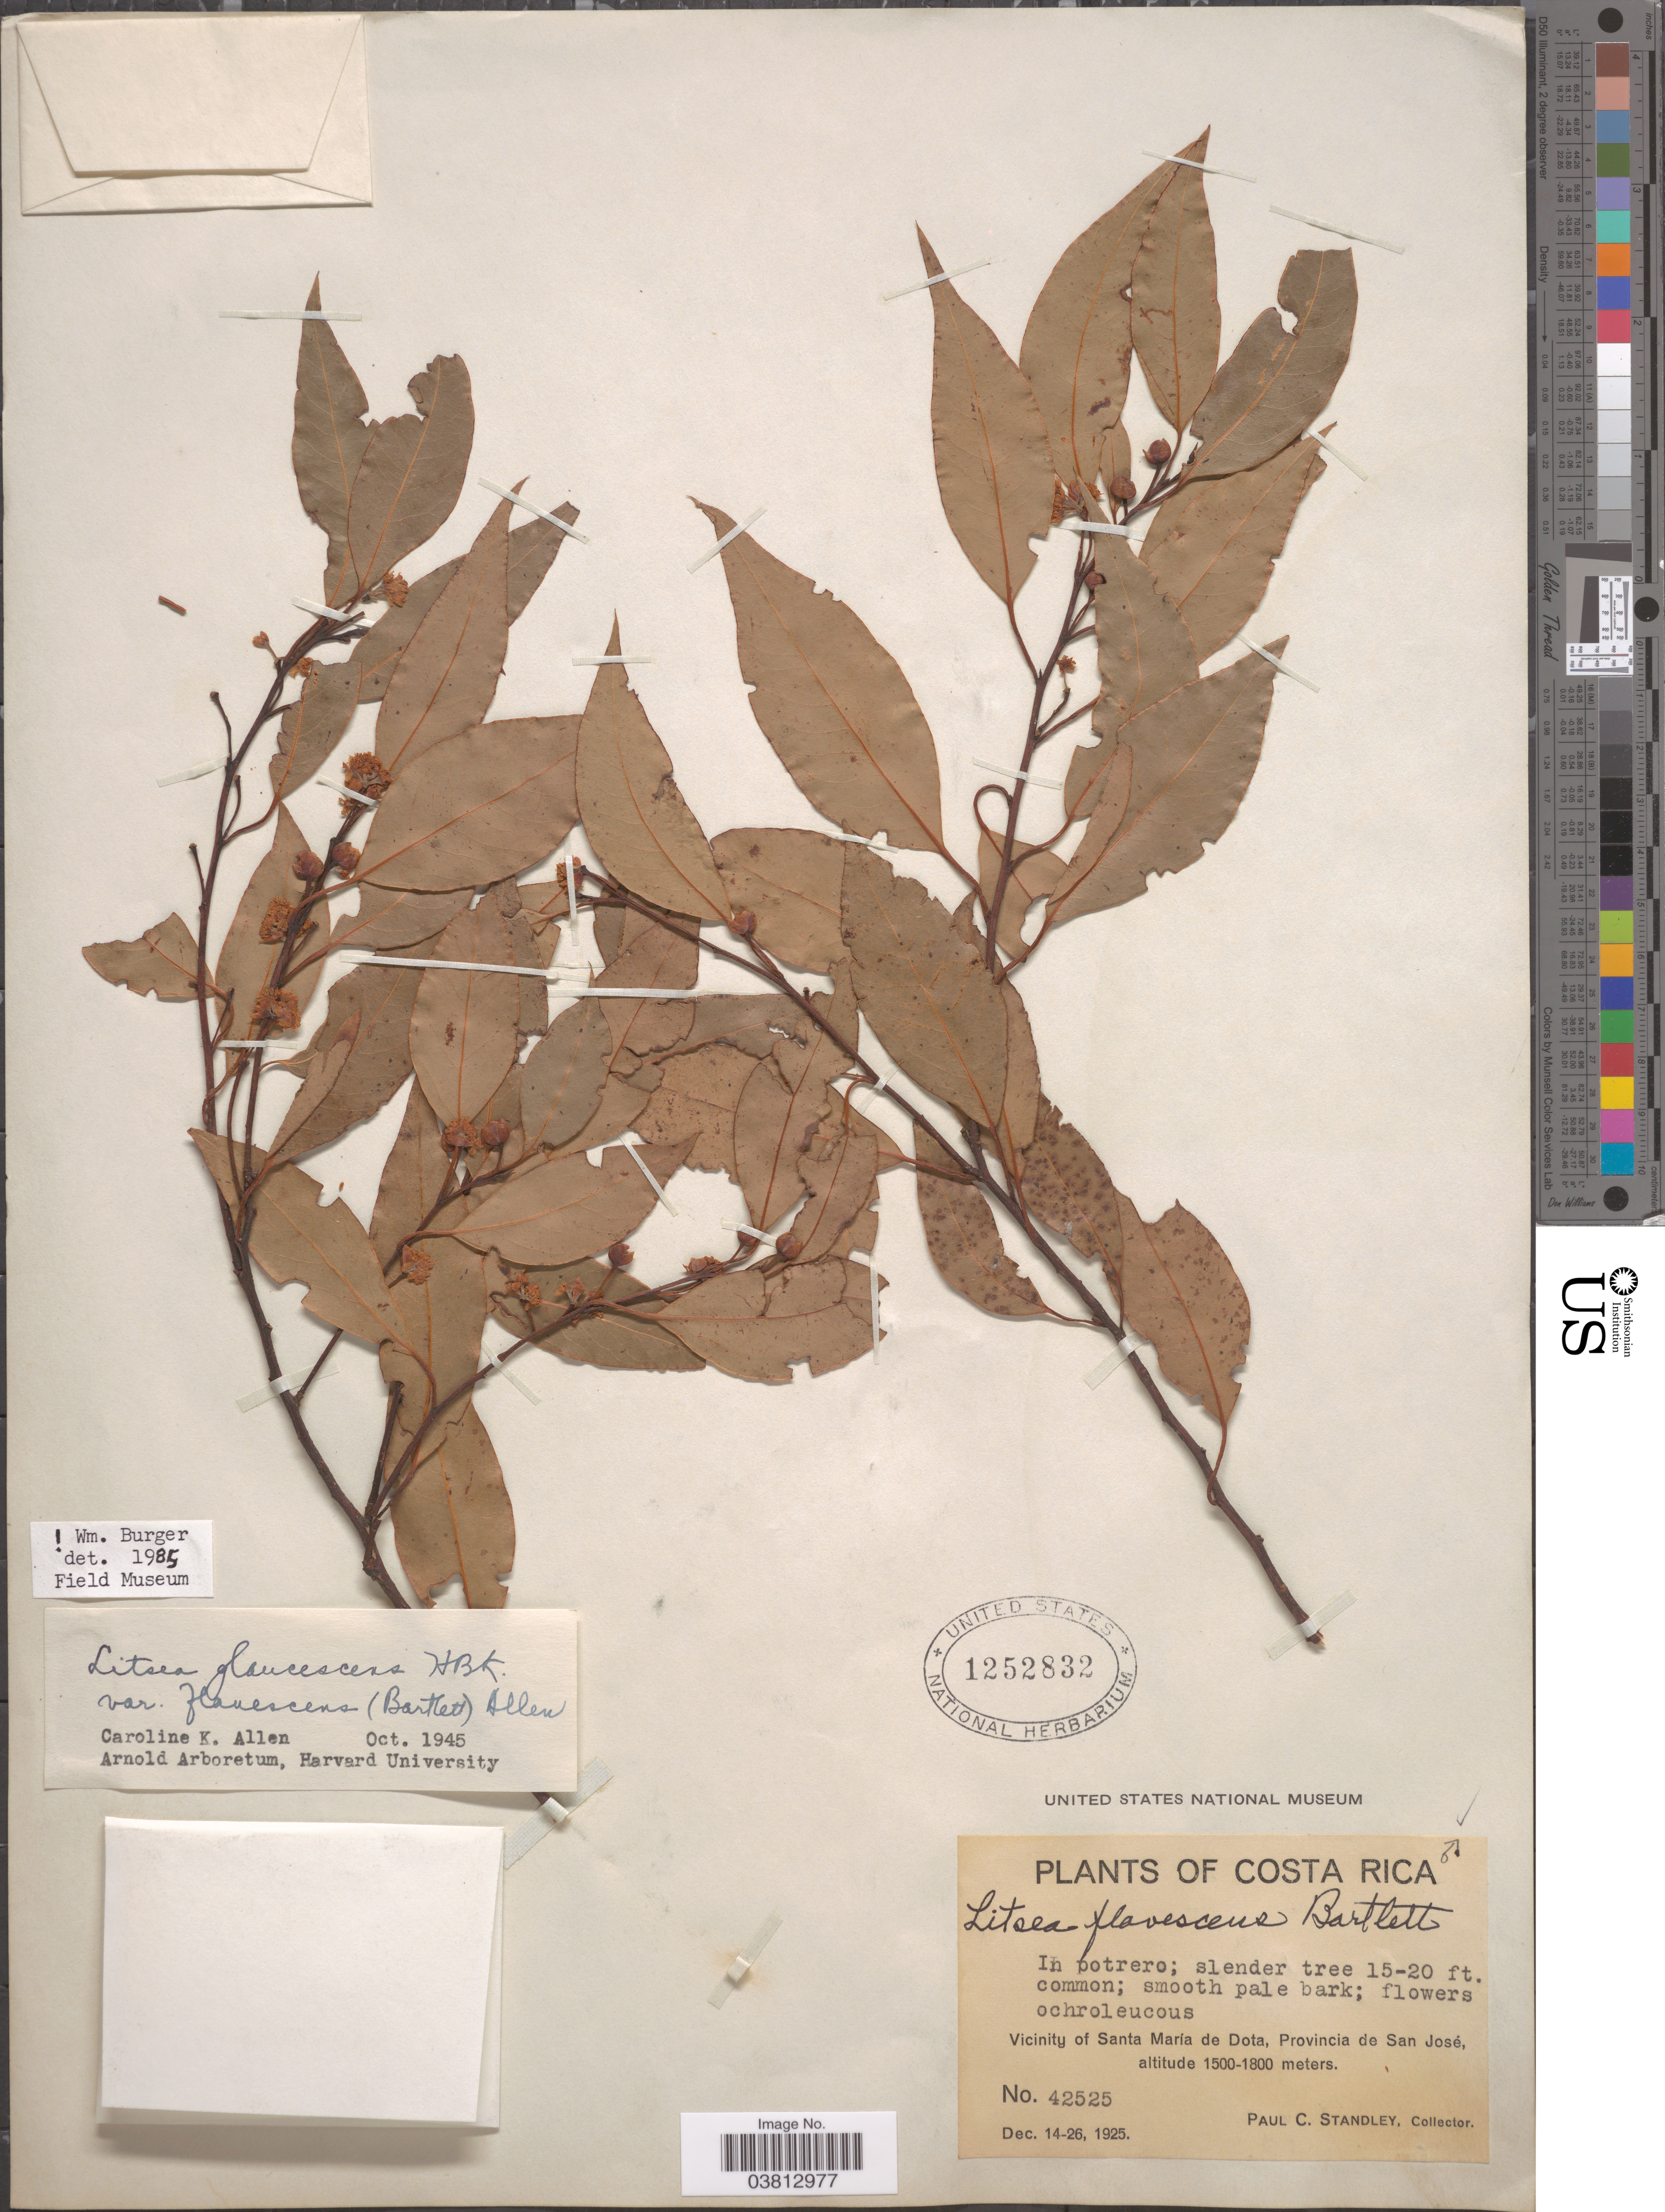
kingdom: Plantae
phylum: Tracheophyta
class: Magnoliopsida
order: Laurales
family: Lauraceae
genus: Litsea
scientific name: Litsea glaucescens var. flavescens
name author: (Bartlett) C.K. Allen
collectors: P. C. Standley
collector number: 42525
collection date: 1925-12-14/1925-12-26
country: Costa Rica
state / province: San José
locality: Vicinity of Santa María de Dota.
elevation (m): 1500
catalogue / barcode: US 1252832